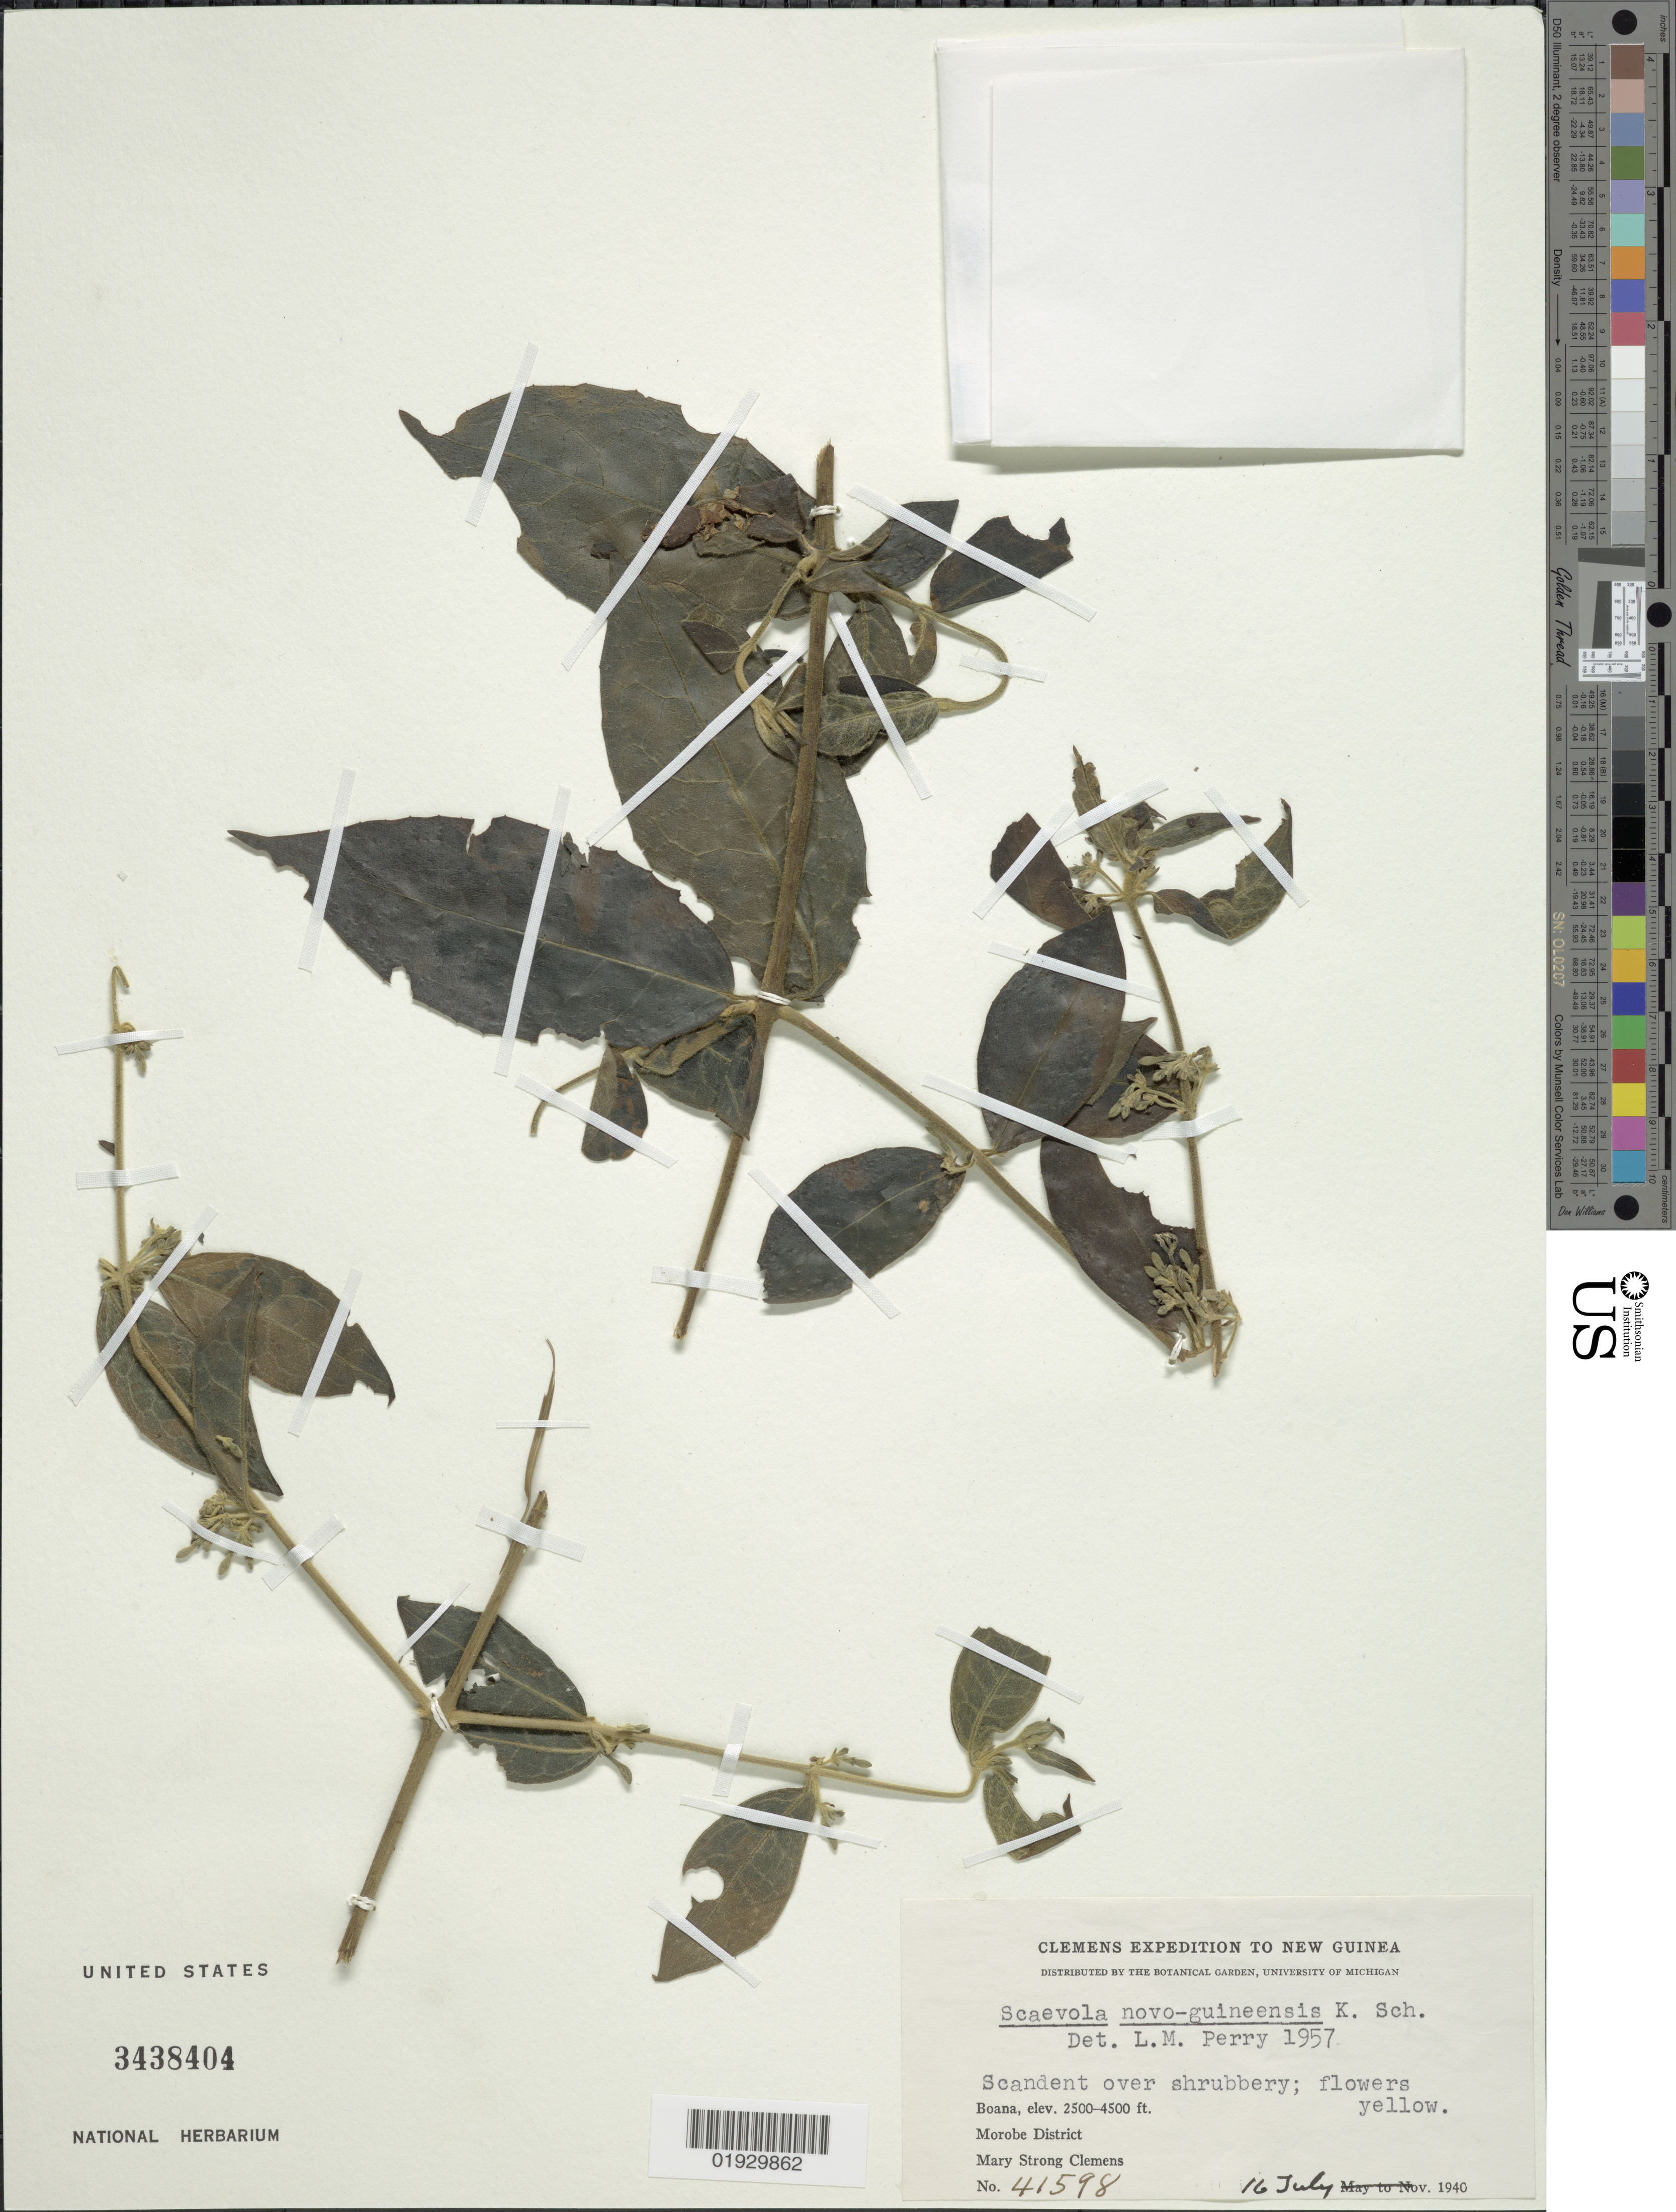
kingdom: Plantae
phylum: Tracheophyta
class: Magnoliopsida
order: Asterales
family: Goodeniaceae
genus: Scaevola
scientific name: Scaevola novoguineensis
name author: K. Schum.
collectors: M. S. Clemens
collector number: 41598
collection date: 1940-07-16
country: Papua New Guinea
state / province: Morobe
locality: New Guinea. Boana. Morobe District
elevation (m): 762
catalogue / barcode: US 3438404